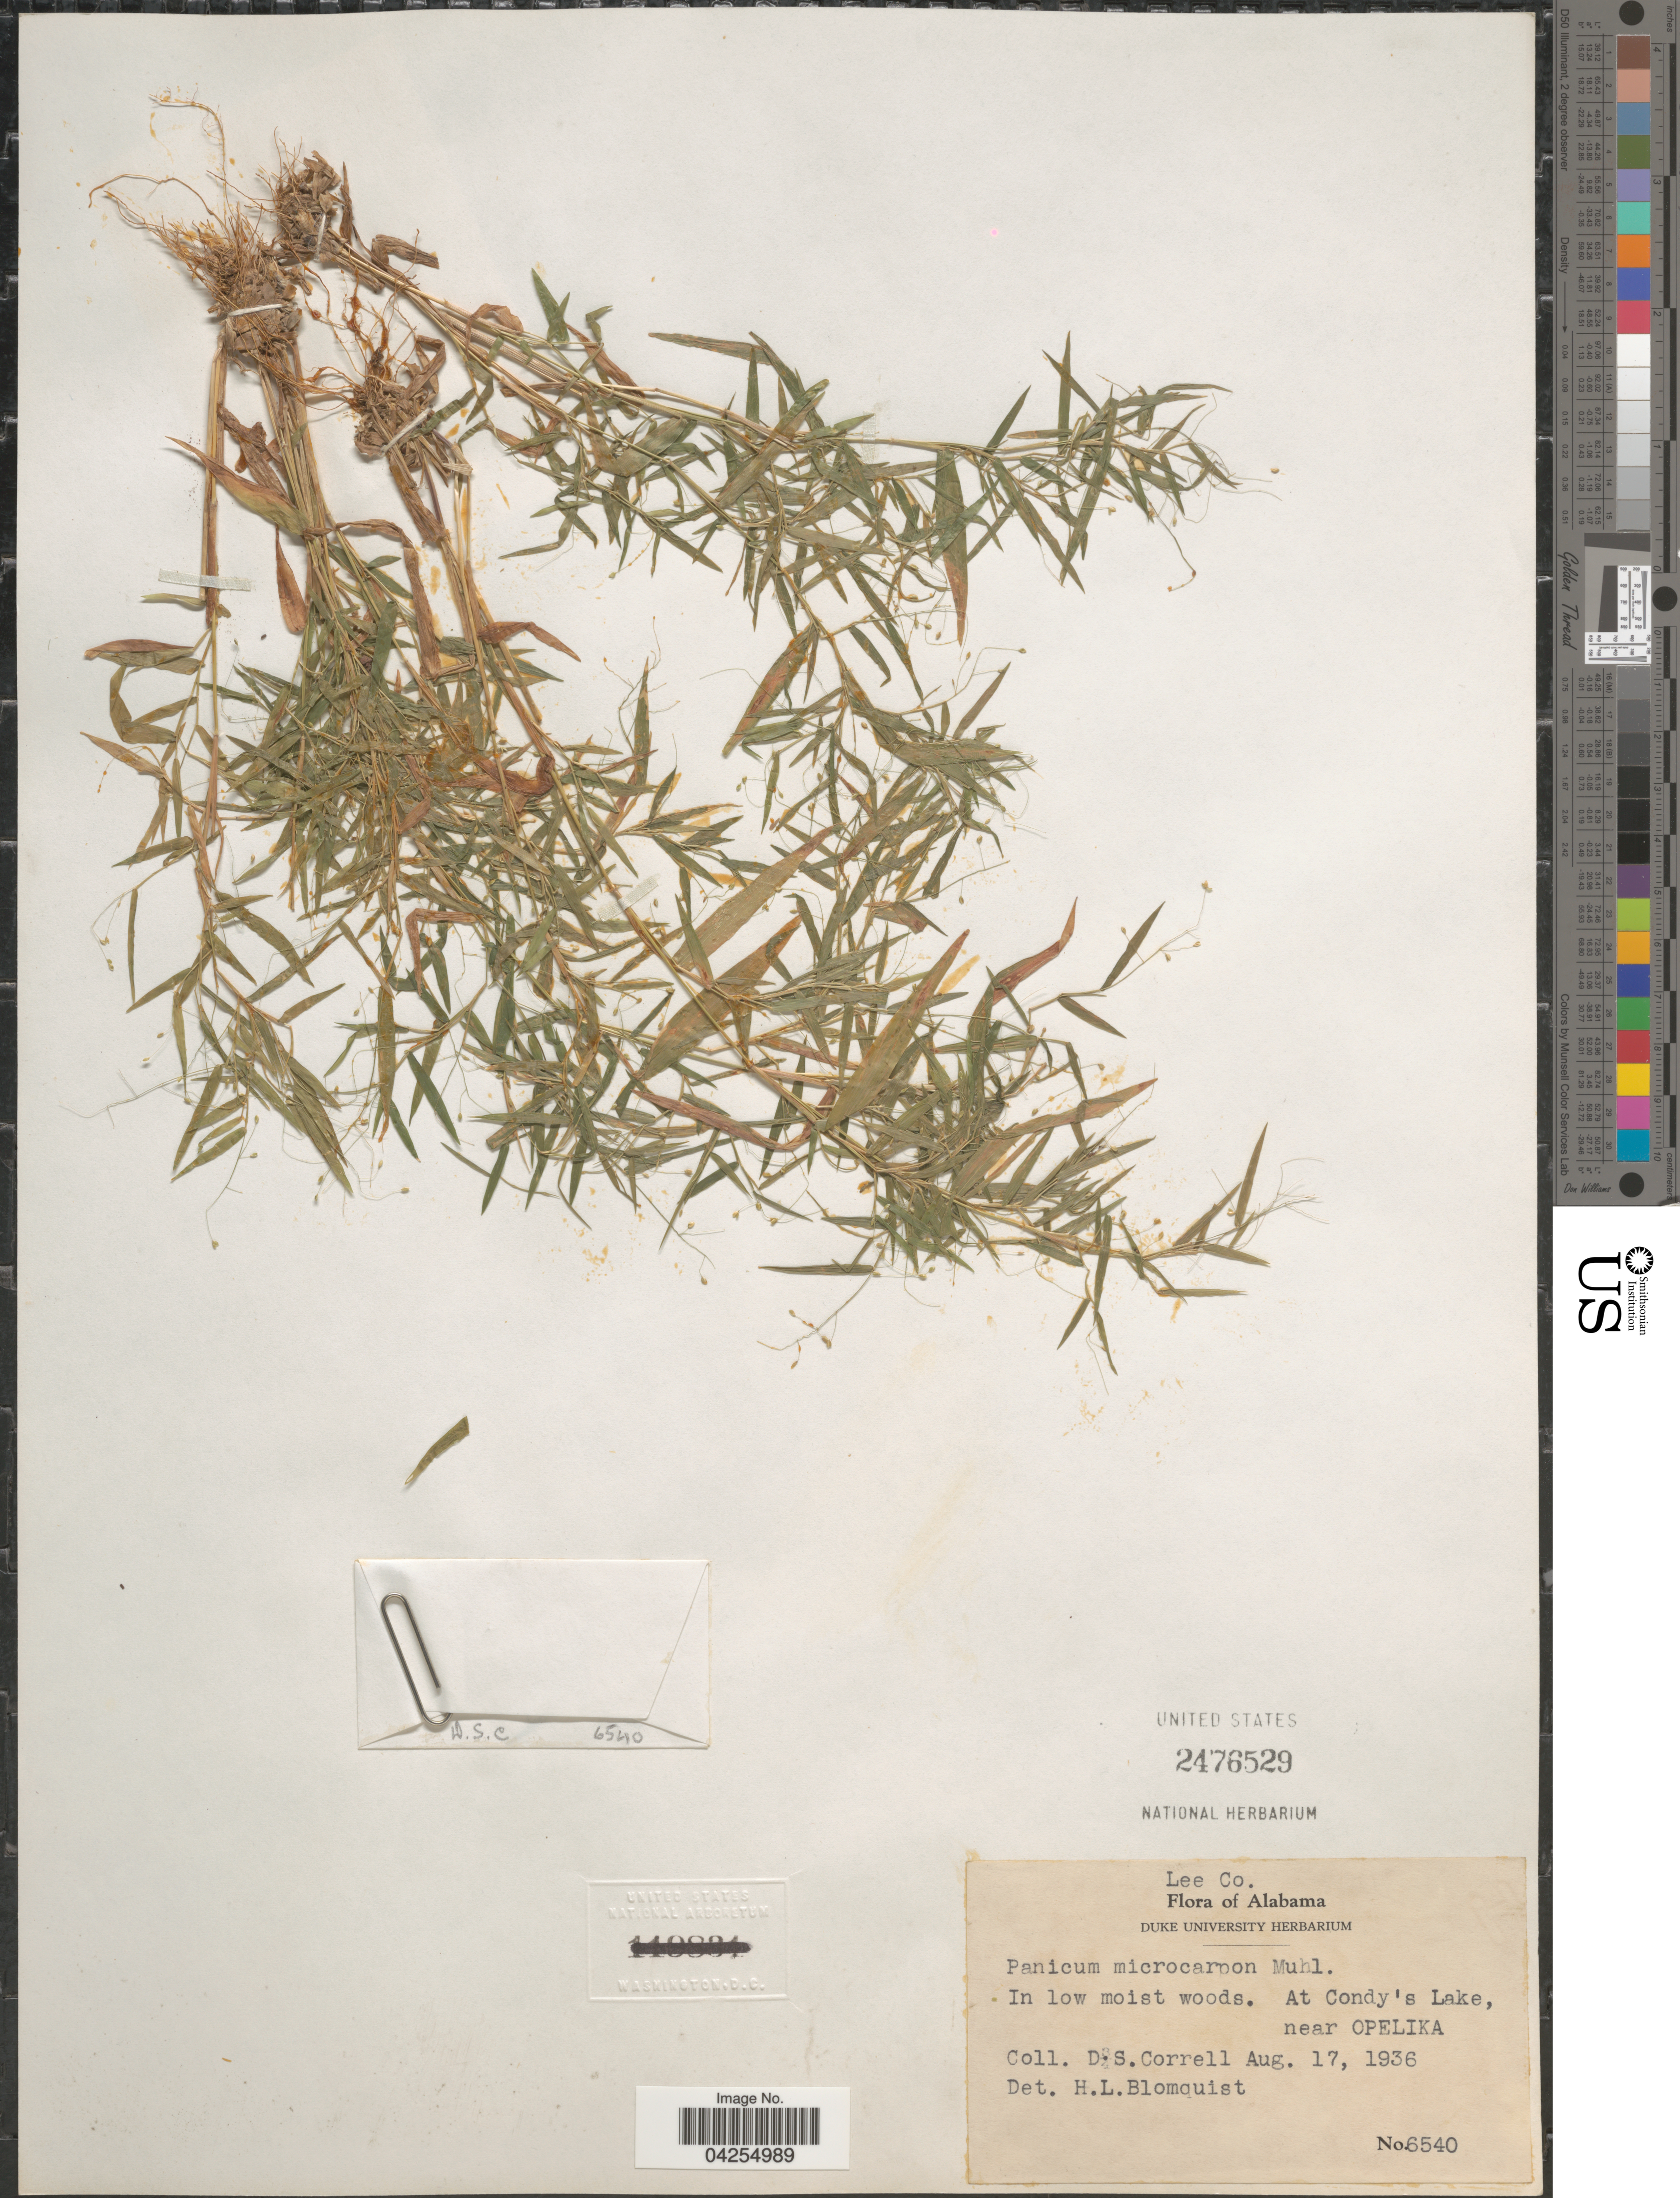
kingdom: Plantae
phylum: Tracheophyta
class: Liliopsida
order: Poales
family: Poaceae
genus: Dichanthelium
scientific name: Dichanthelium dichotomum var. dichotomum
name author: (L.) Gould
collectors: D. S. Correll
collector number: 6540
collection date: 1936-08-17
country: United States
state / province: Alabama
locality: Lee Co. In low moist woods. At Condy's Lake, near Opelika.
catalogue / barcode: US 2476529